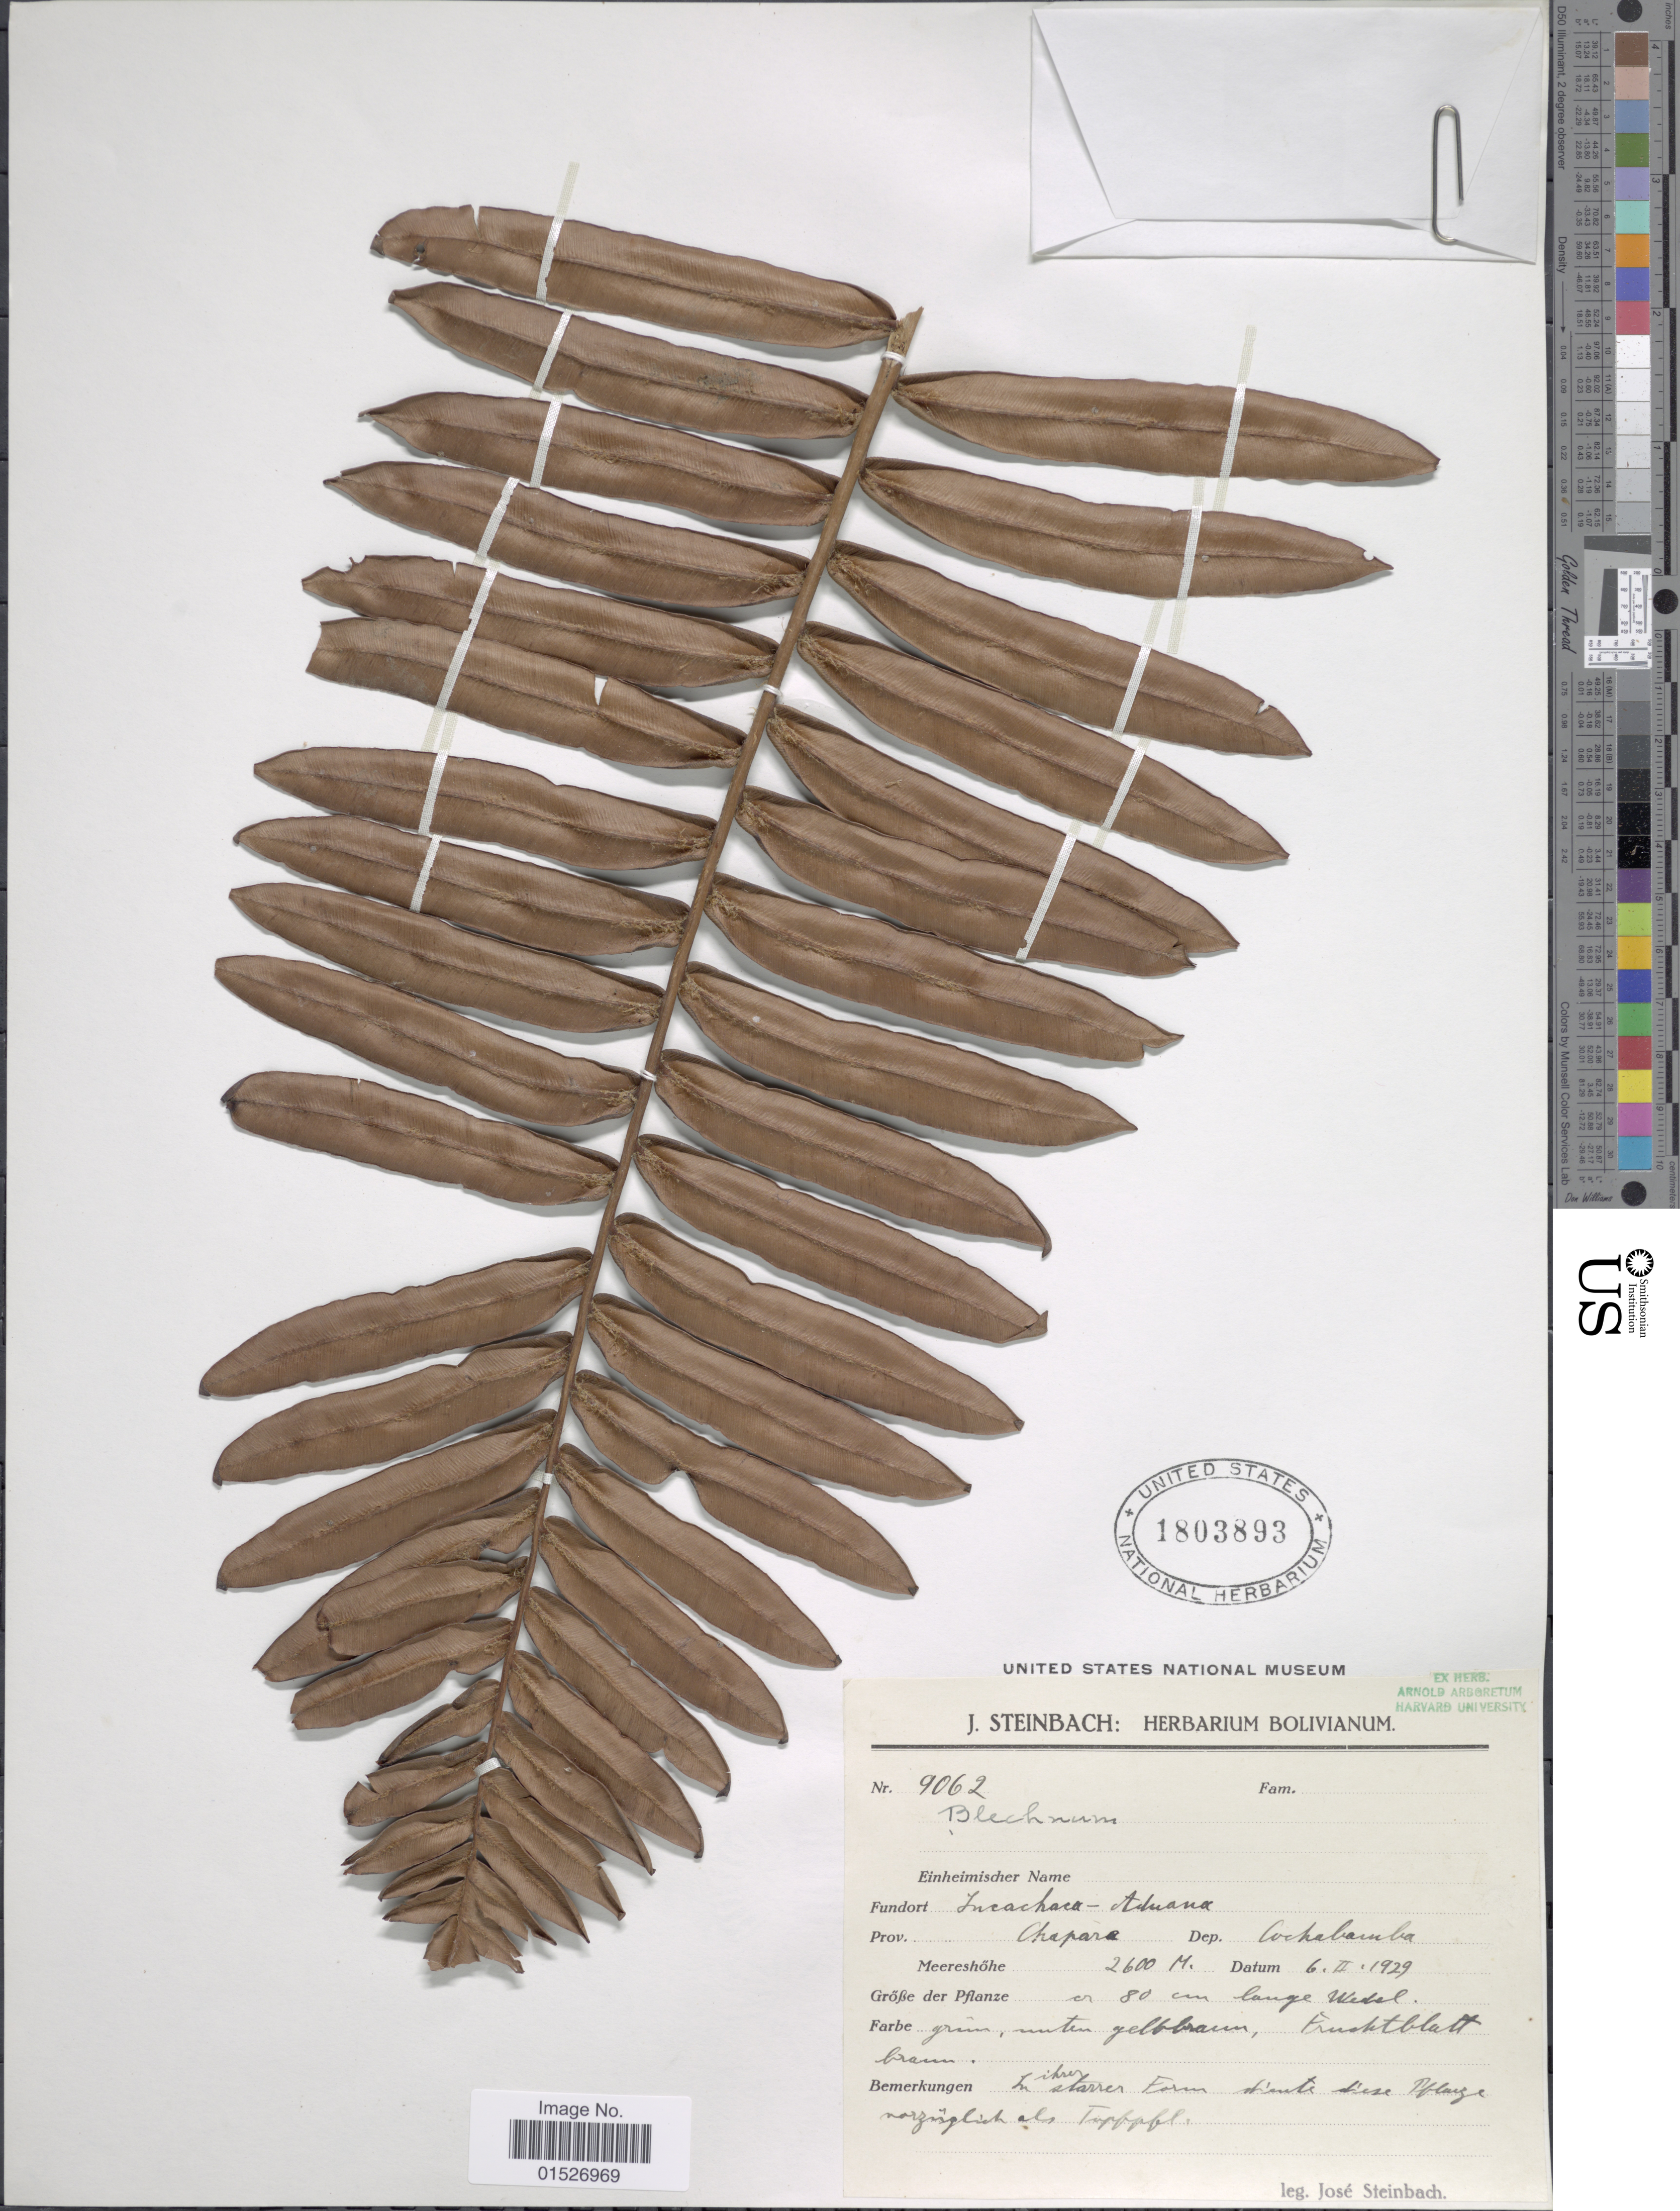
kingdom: Plantae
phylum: Tracheophyta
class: Polypodiopsida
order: Polypodiales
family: Blechnaceae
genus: Blechnum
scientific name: Blechnum schomburgkii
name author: (Klotzsch) C. Chr.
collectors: J. Steinbach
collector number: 9062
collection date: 1929-02-06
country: Bolivia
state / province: Cochabamba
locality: Incachaca-Aduana, Prov. Chapara. Dep. Cochabamba.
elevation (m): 2600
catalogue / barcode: US 1803893